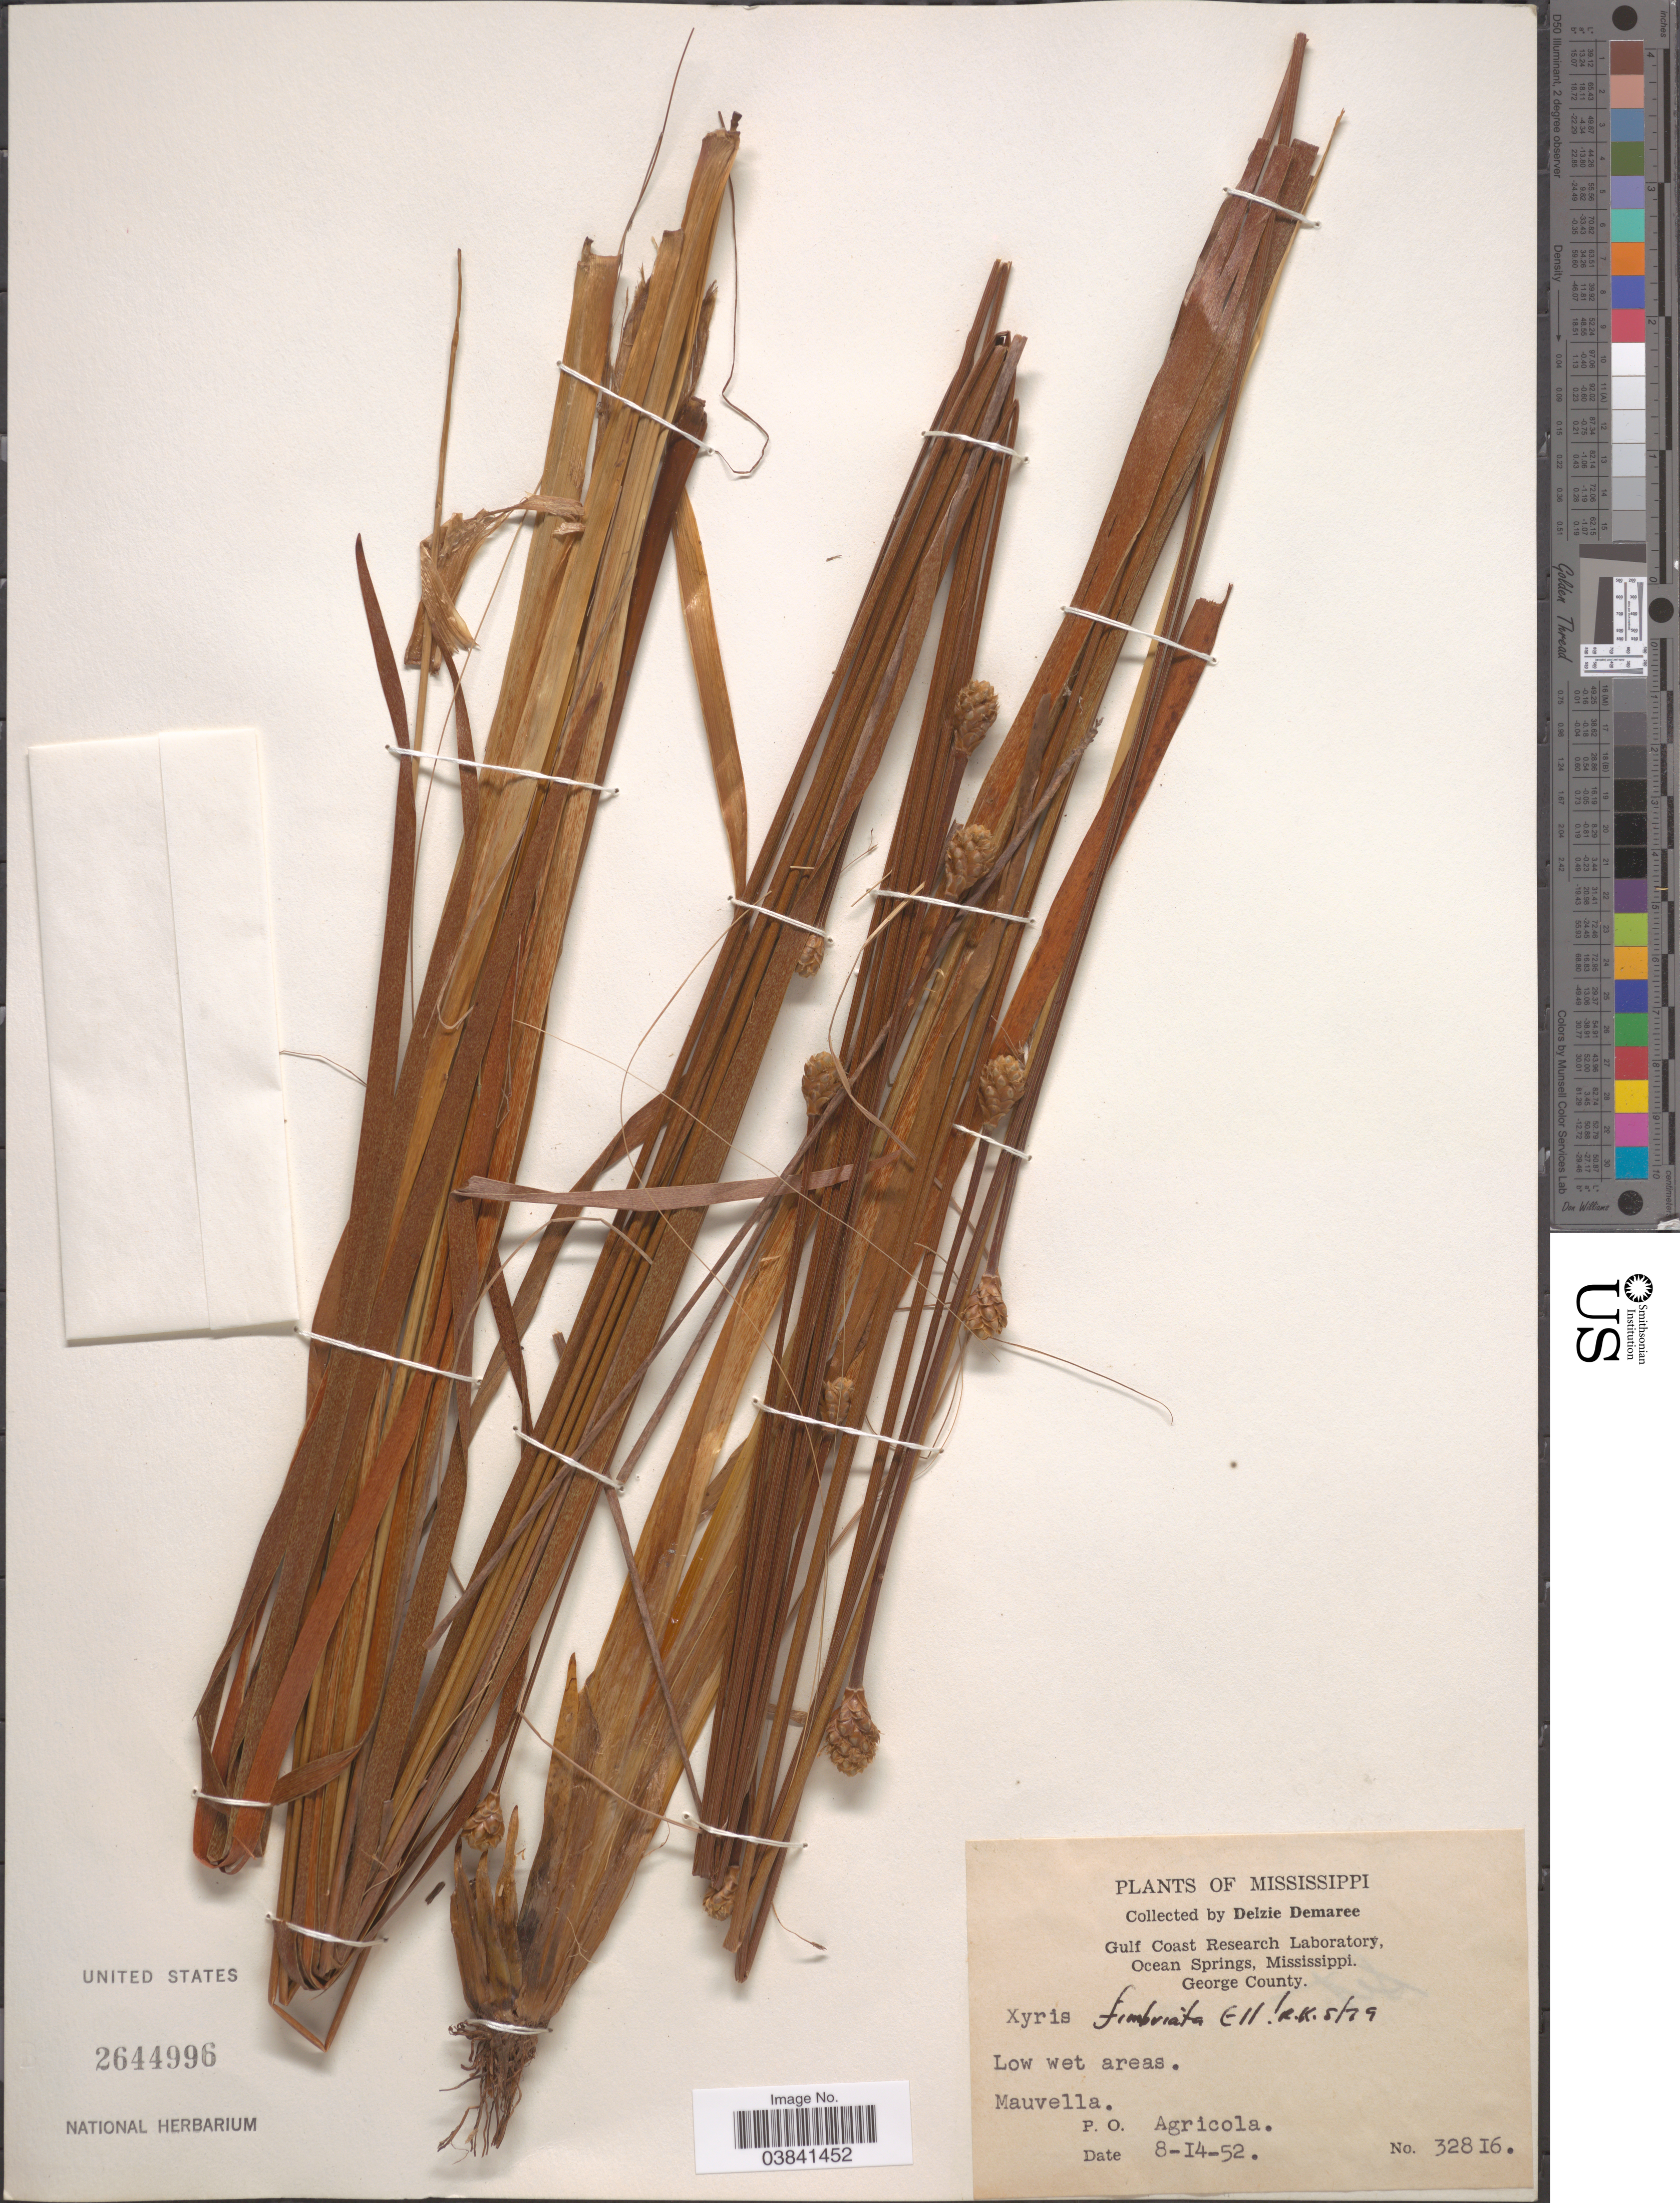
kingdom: Plantae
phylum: Tracheophyta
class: Liliopsida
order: Poales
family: Xyridaceae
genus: Xyris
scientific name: Xyris fimbriata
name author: Elliott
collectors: D. Demaree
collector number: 32816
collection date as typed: Transcribed d/m/y: 14/8/52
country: United States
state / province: Mississippi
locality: Gulf Coast Research Laboratory. Ocean Springs. George County. Mauvella. P.O. Agricola.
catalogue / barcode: US 2644996